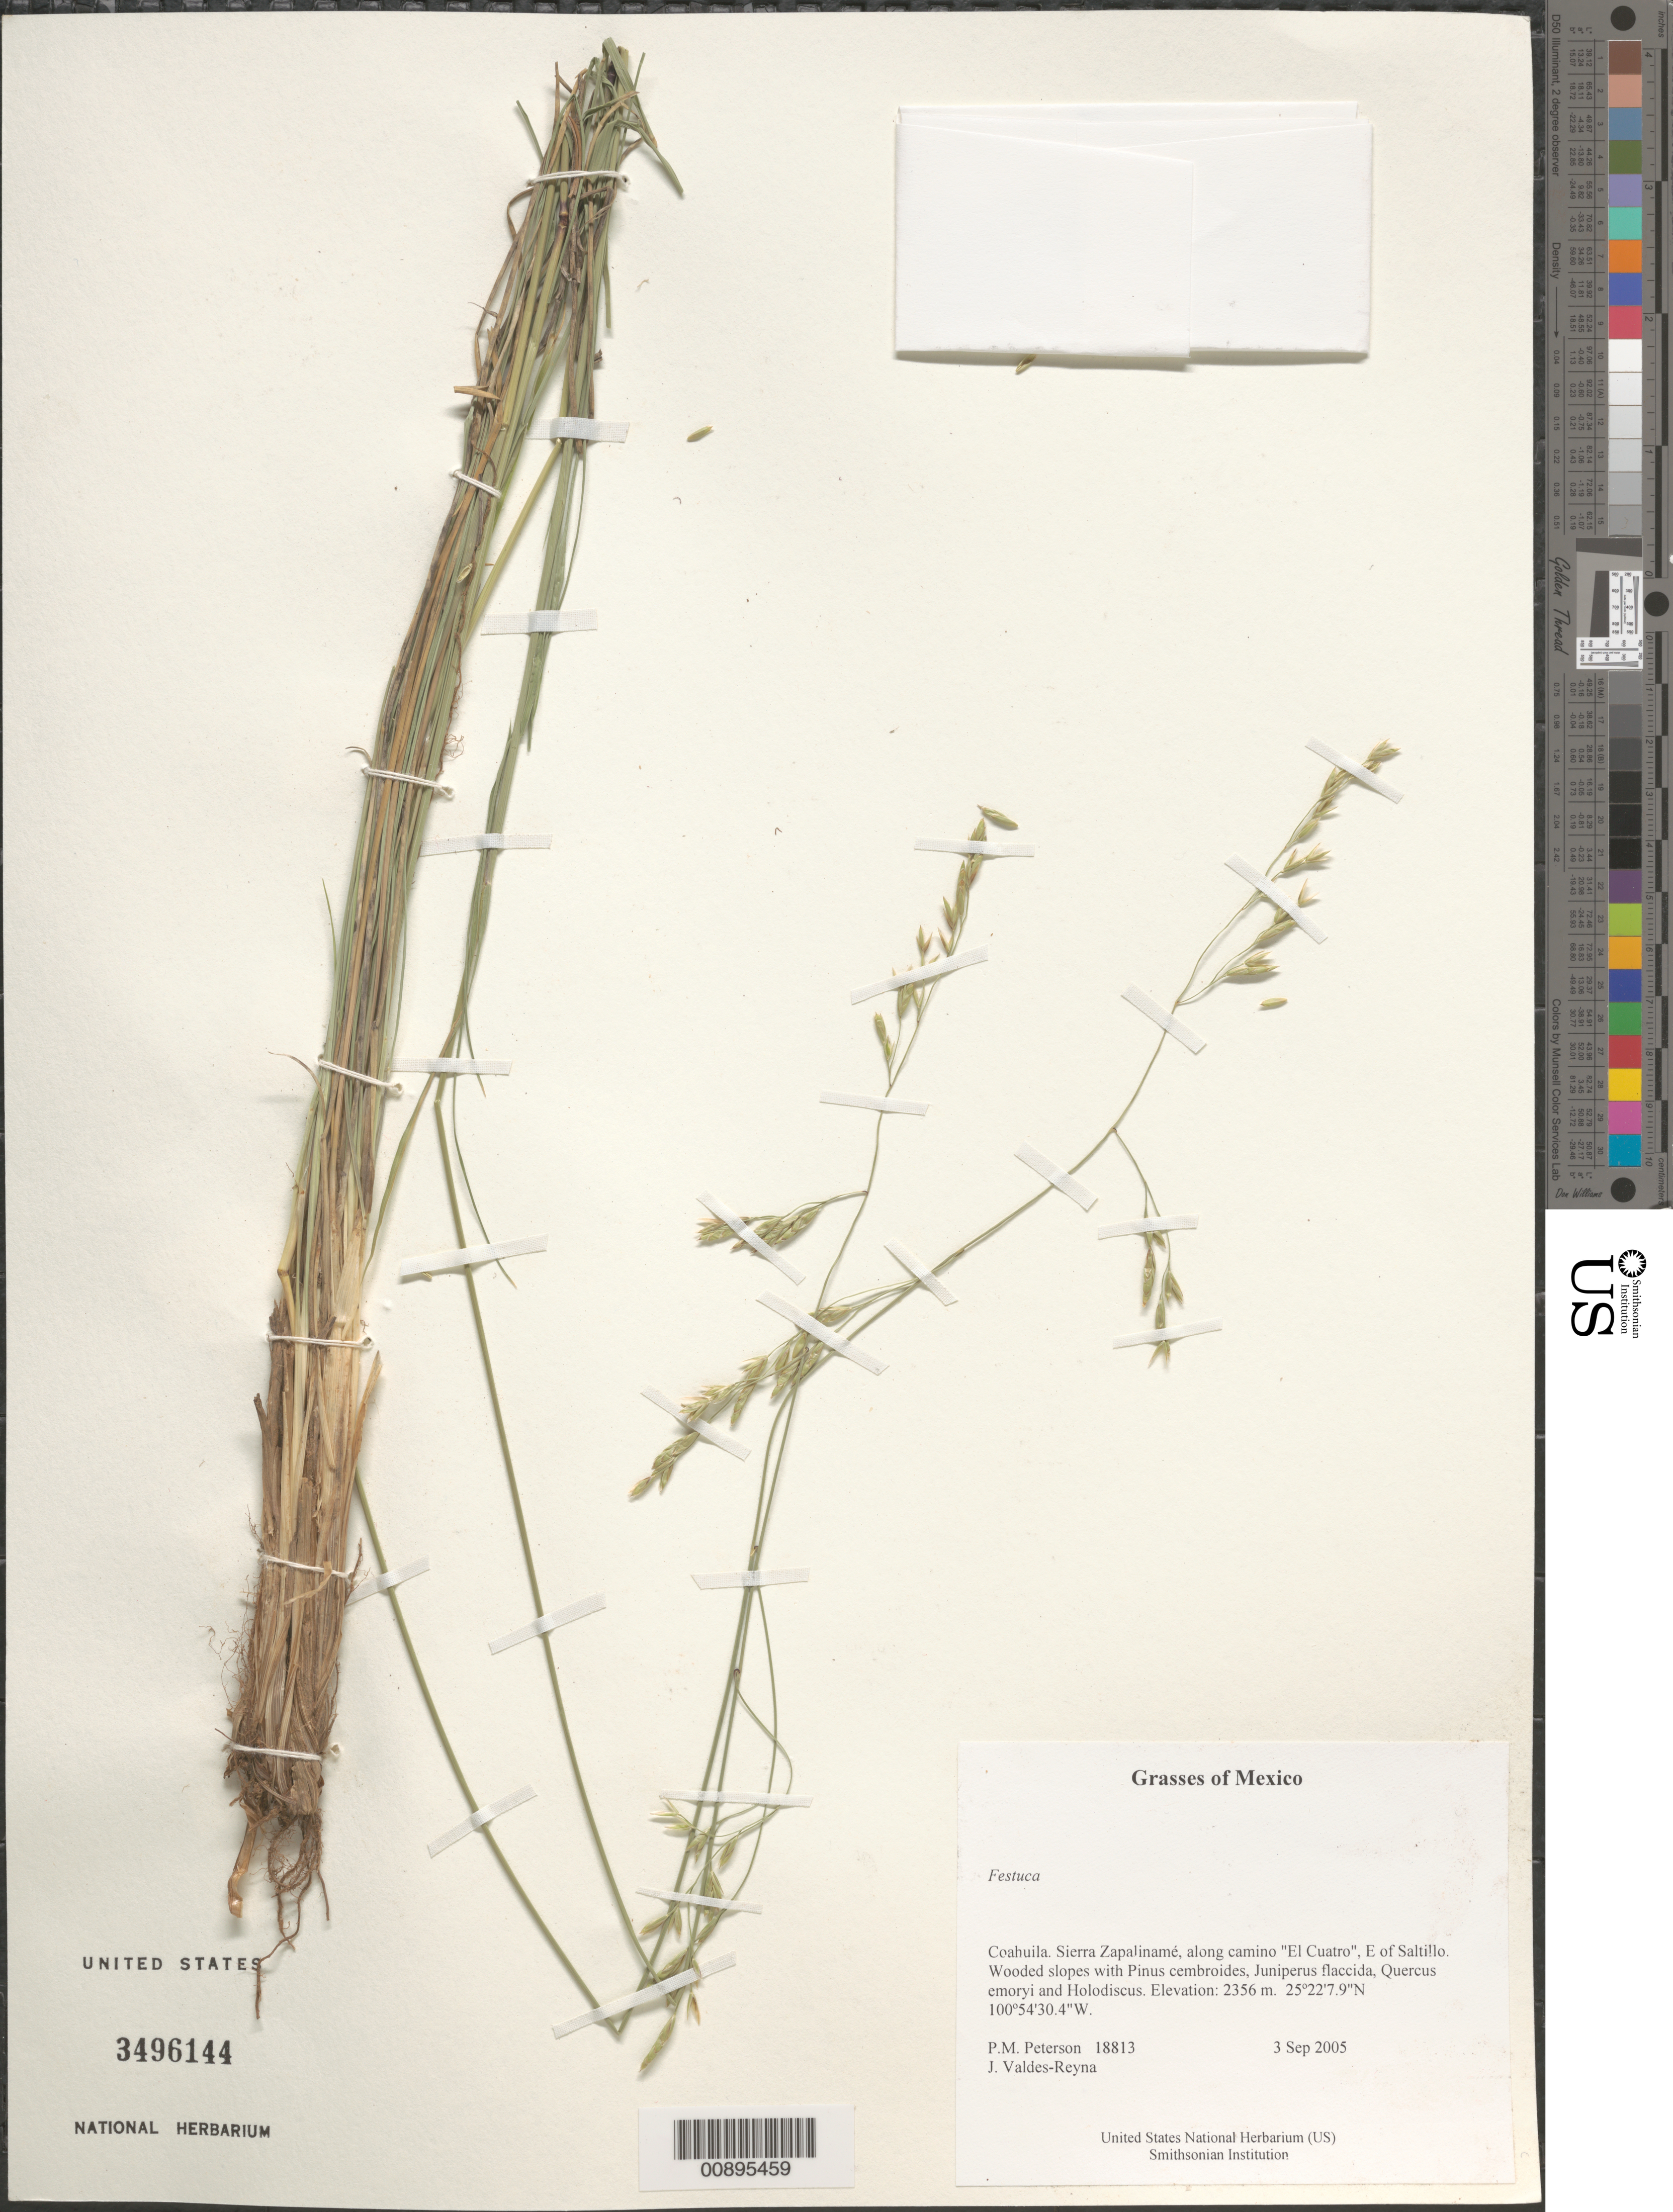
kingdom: Plantae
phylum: Tracheophyta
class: Liliopsida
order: Poales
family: Poaceae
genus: Festuca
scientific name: Festuca sp.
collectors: P. M. Peterson & J. Valdés-Reyna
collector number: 18813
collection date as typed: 03 Sep 2005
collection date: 2005-09-03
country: Mexico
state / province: Coahuila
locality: Sierra Zapalinamé, along camino "El Cuatro", E of Saltillo. Wooded slopes with Pinus cembroides, Juniperus flaccida, Quercus emoryi and Holodiscus.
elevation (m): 2356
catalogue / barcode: US 3496144